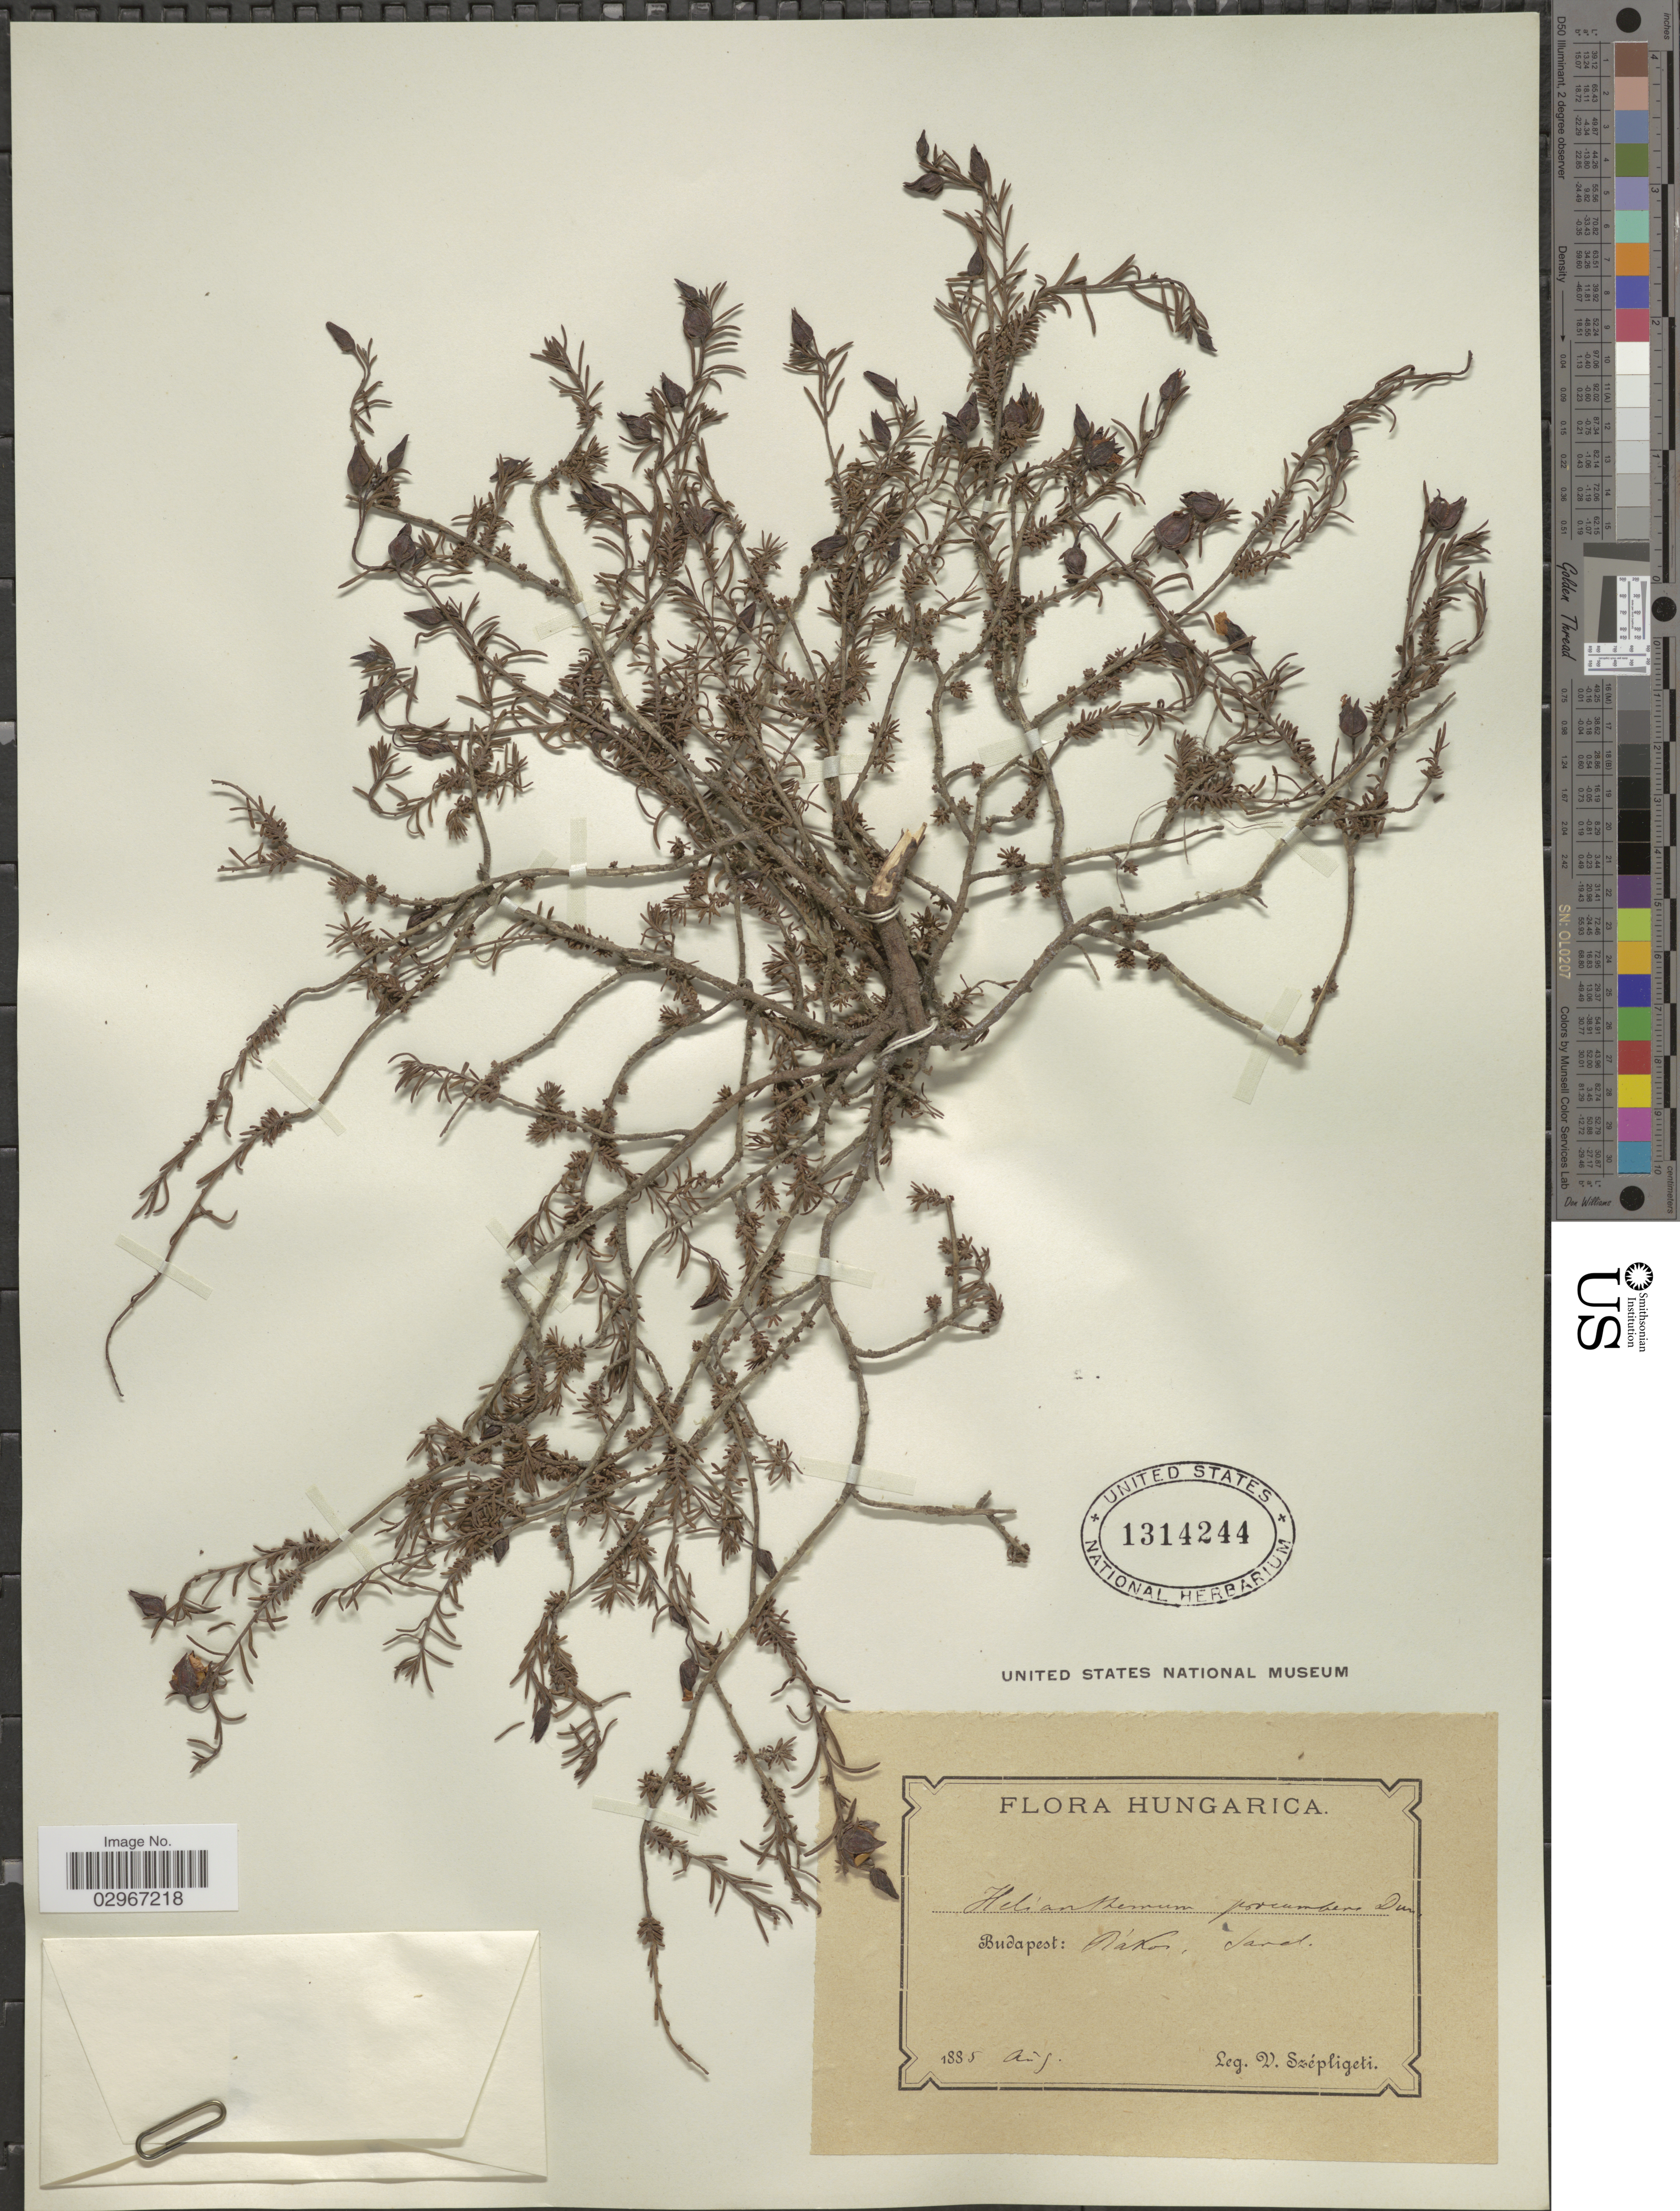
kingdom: Plantae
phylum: Tracheophyta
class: Magnoliopsida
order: Malvales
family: Cistaceae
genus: Helianthemum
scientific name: Helianthemum procumbens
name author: Dunal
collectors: W. Szépligeti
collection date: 1885-08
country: Hungary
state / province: Budapest, Capital District of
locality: Budapest: Bakos, Saras.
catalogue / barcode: US 1314244